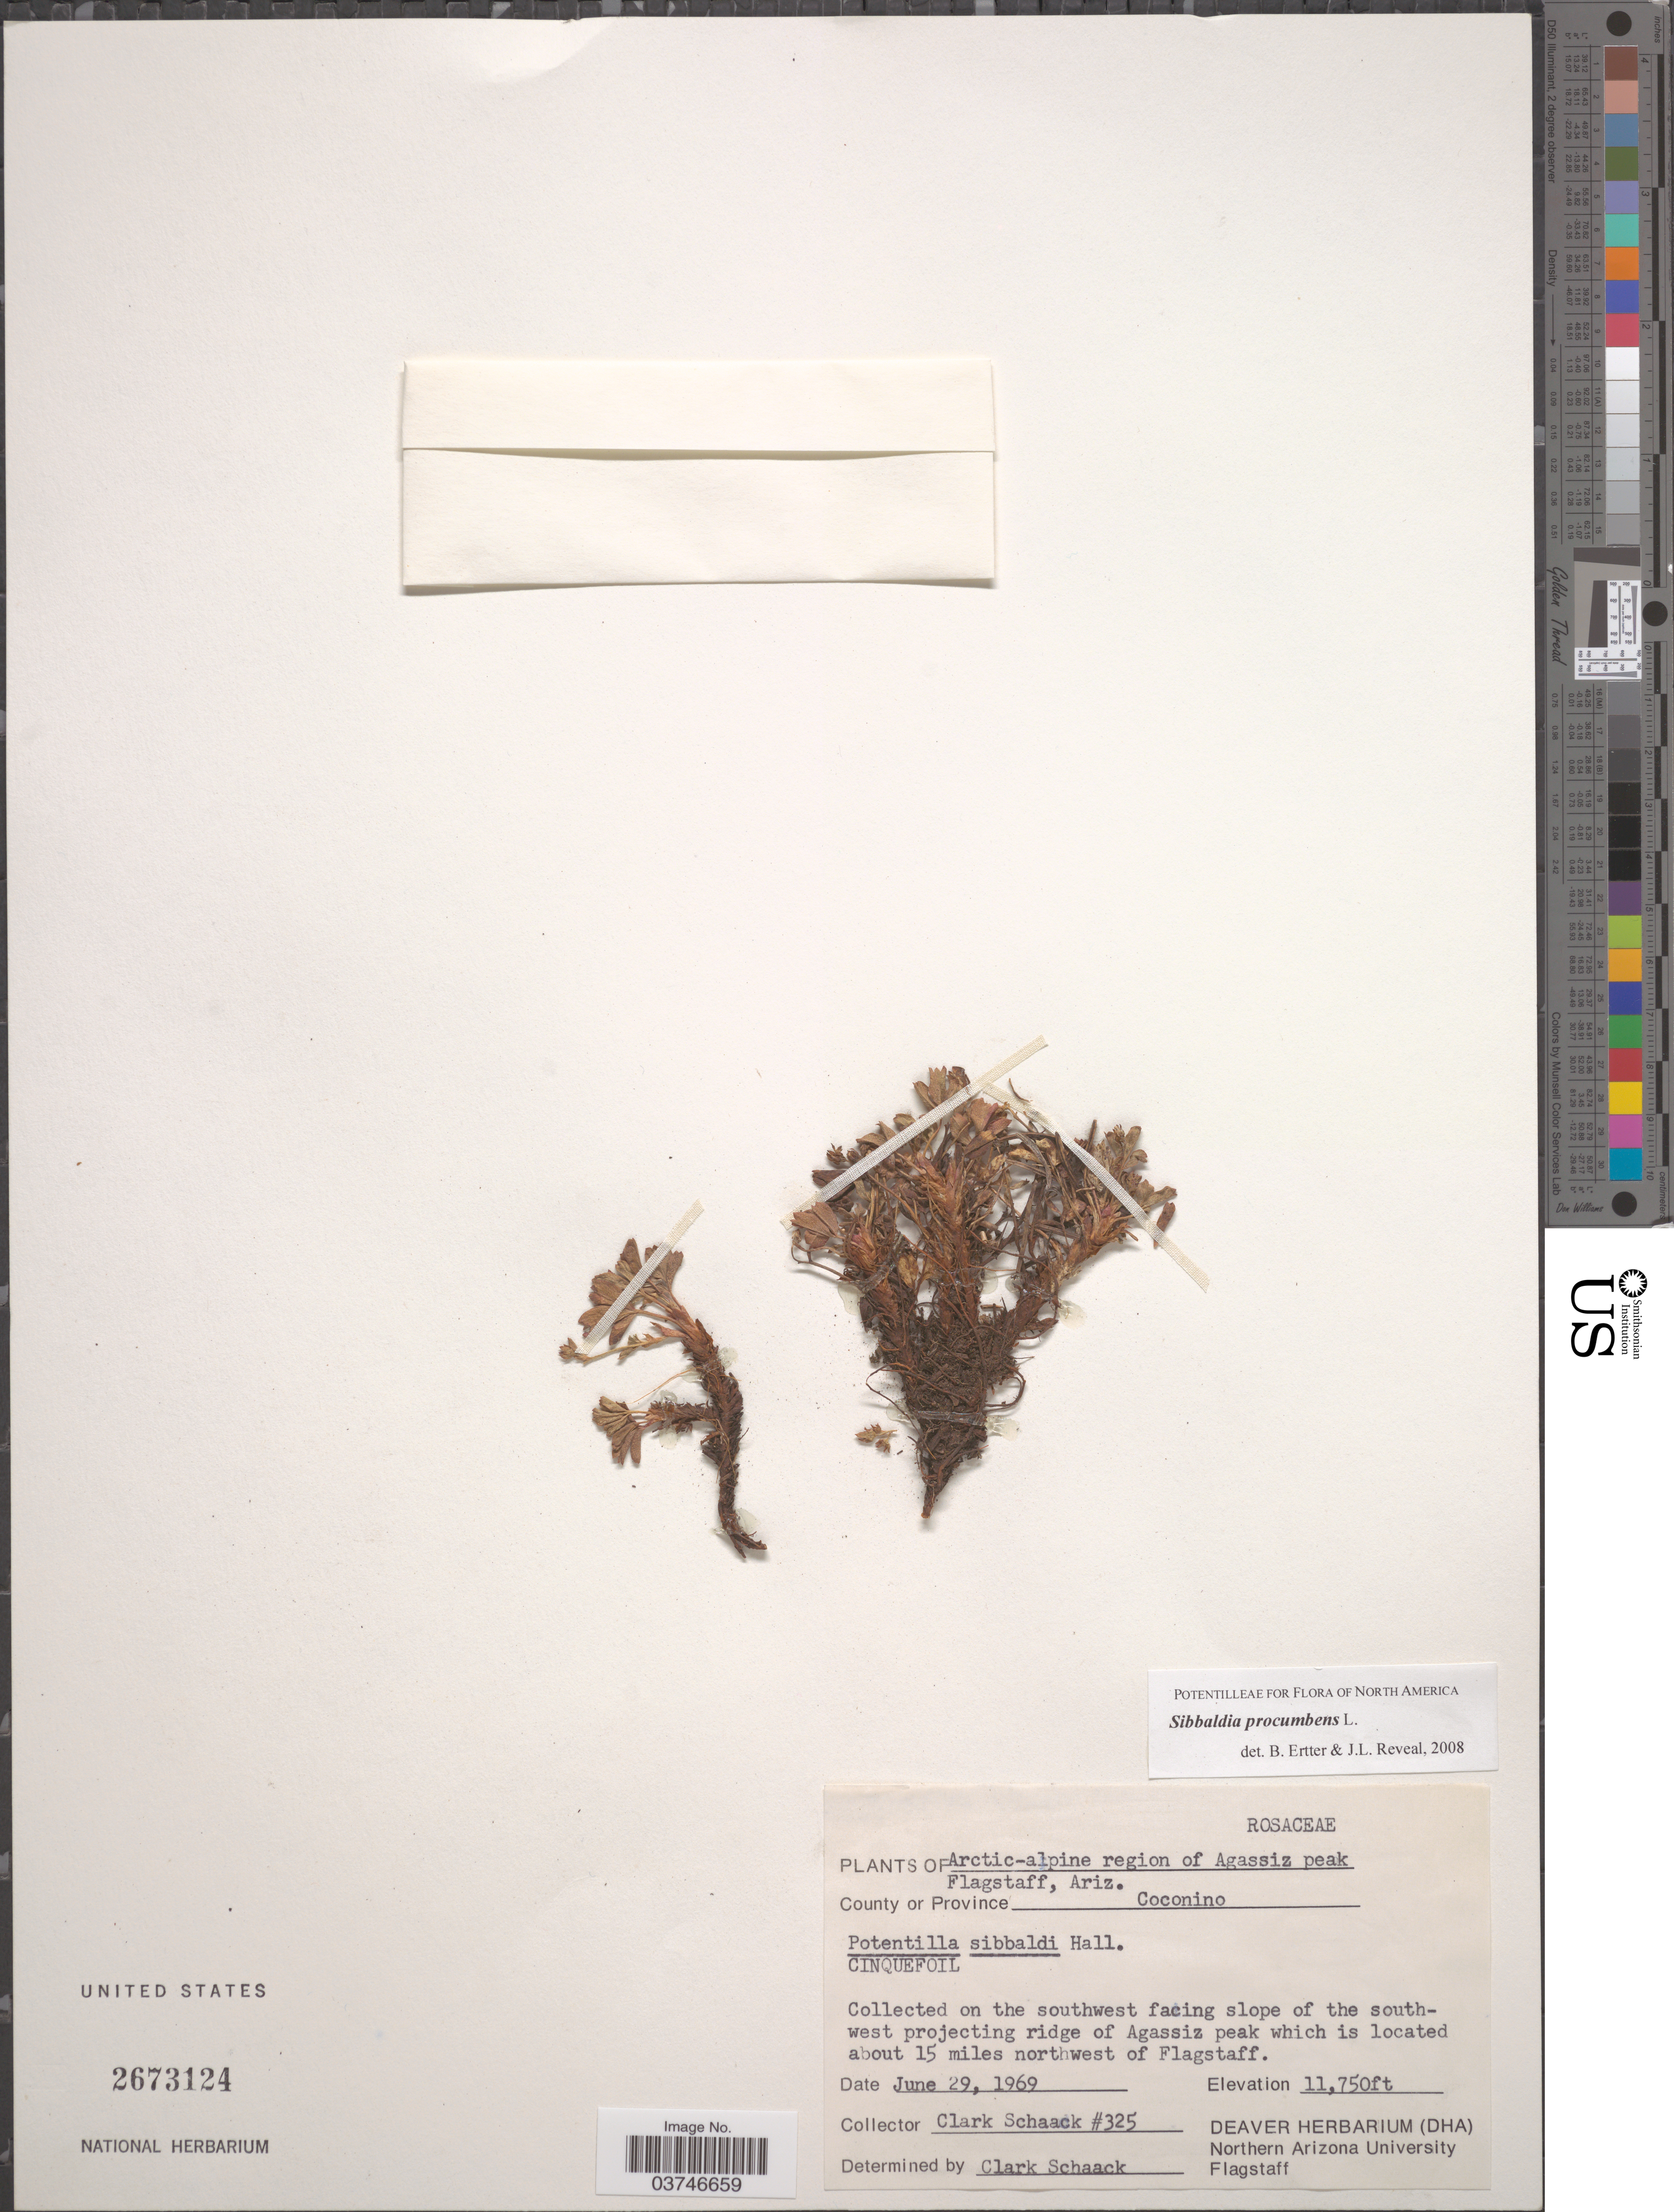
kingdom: Plantae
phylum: Tracheophyta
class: Magnoliopsida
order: Rosales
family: Rosaceae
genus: Sibbaldia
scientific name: Sibbaldia procumbens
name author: L.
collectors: C. G. Schaack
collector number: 325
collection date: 1969-06-29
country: United States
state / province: Arizona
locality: Arctic-alpine region of Agassiz peak Flagstaff. County or Province Coconino. On the southwest facing slope of the southwest projecting ridge of Agassiz peak which is located about 15 miles northwest of Flagstaff.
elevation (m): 3581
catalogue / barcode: US 2673124